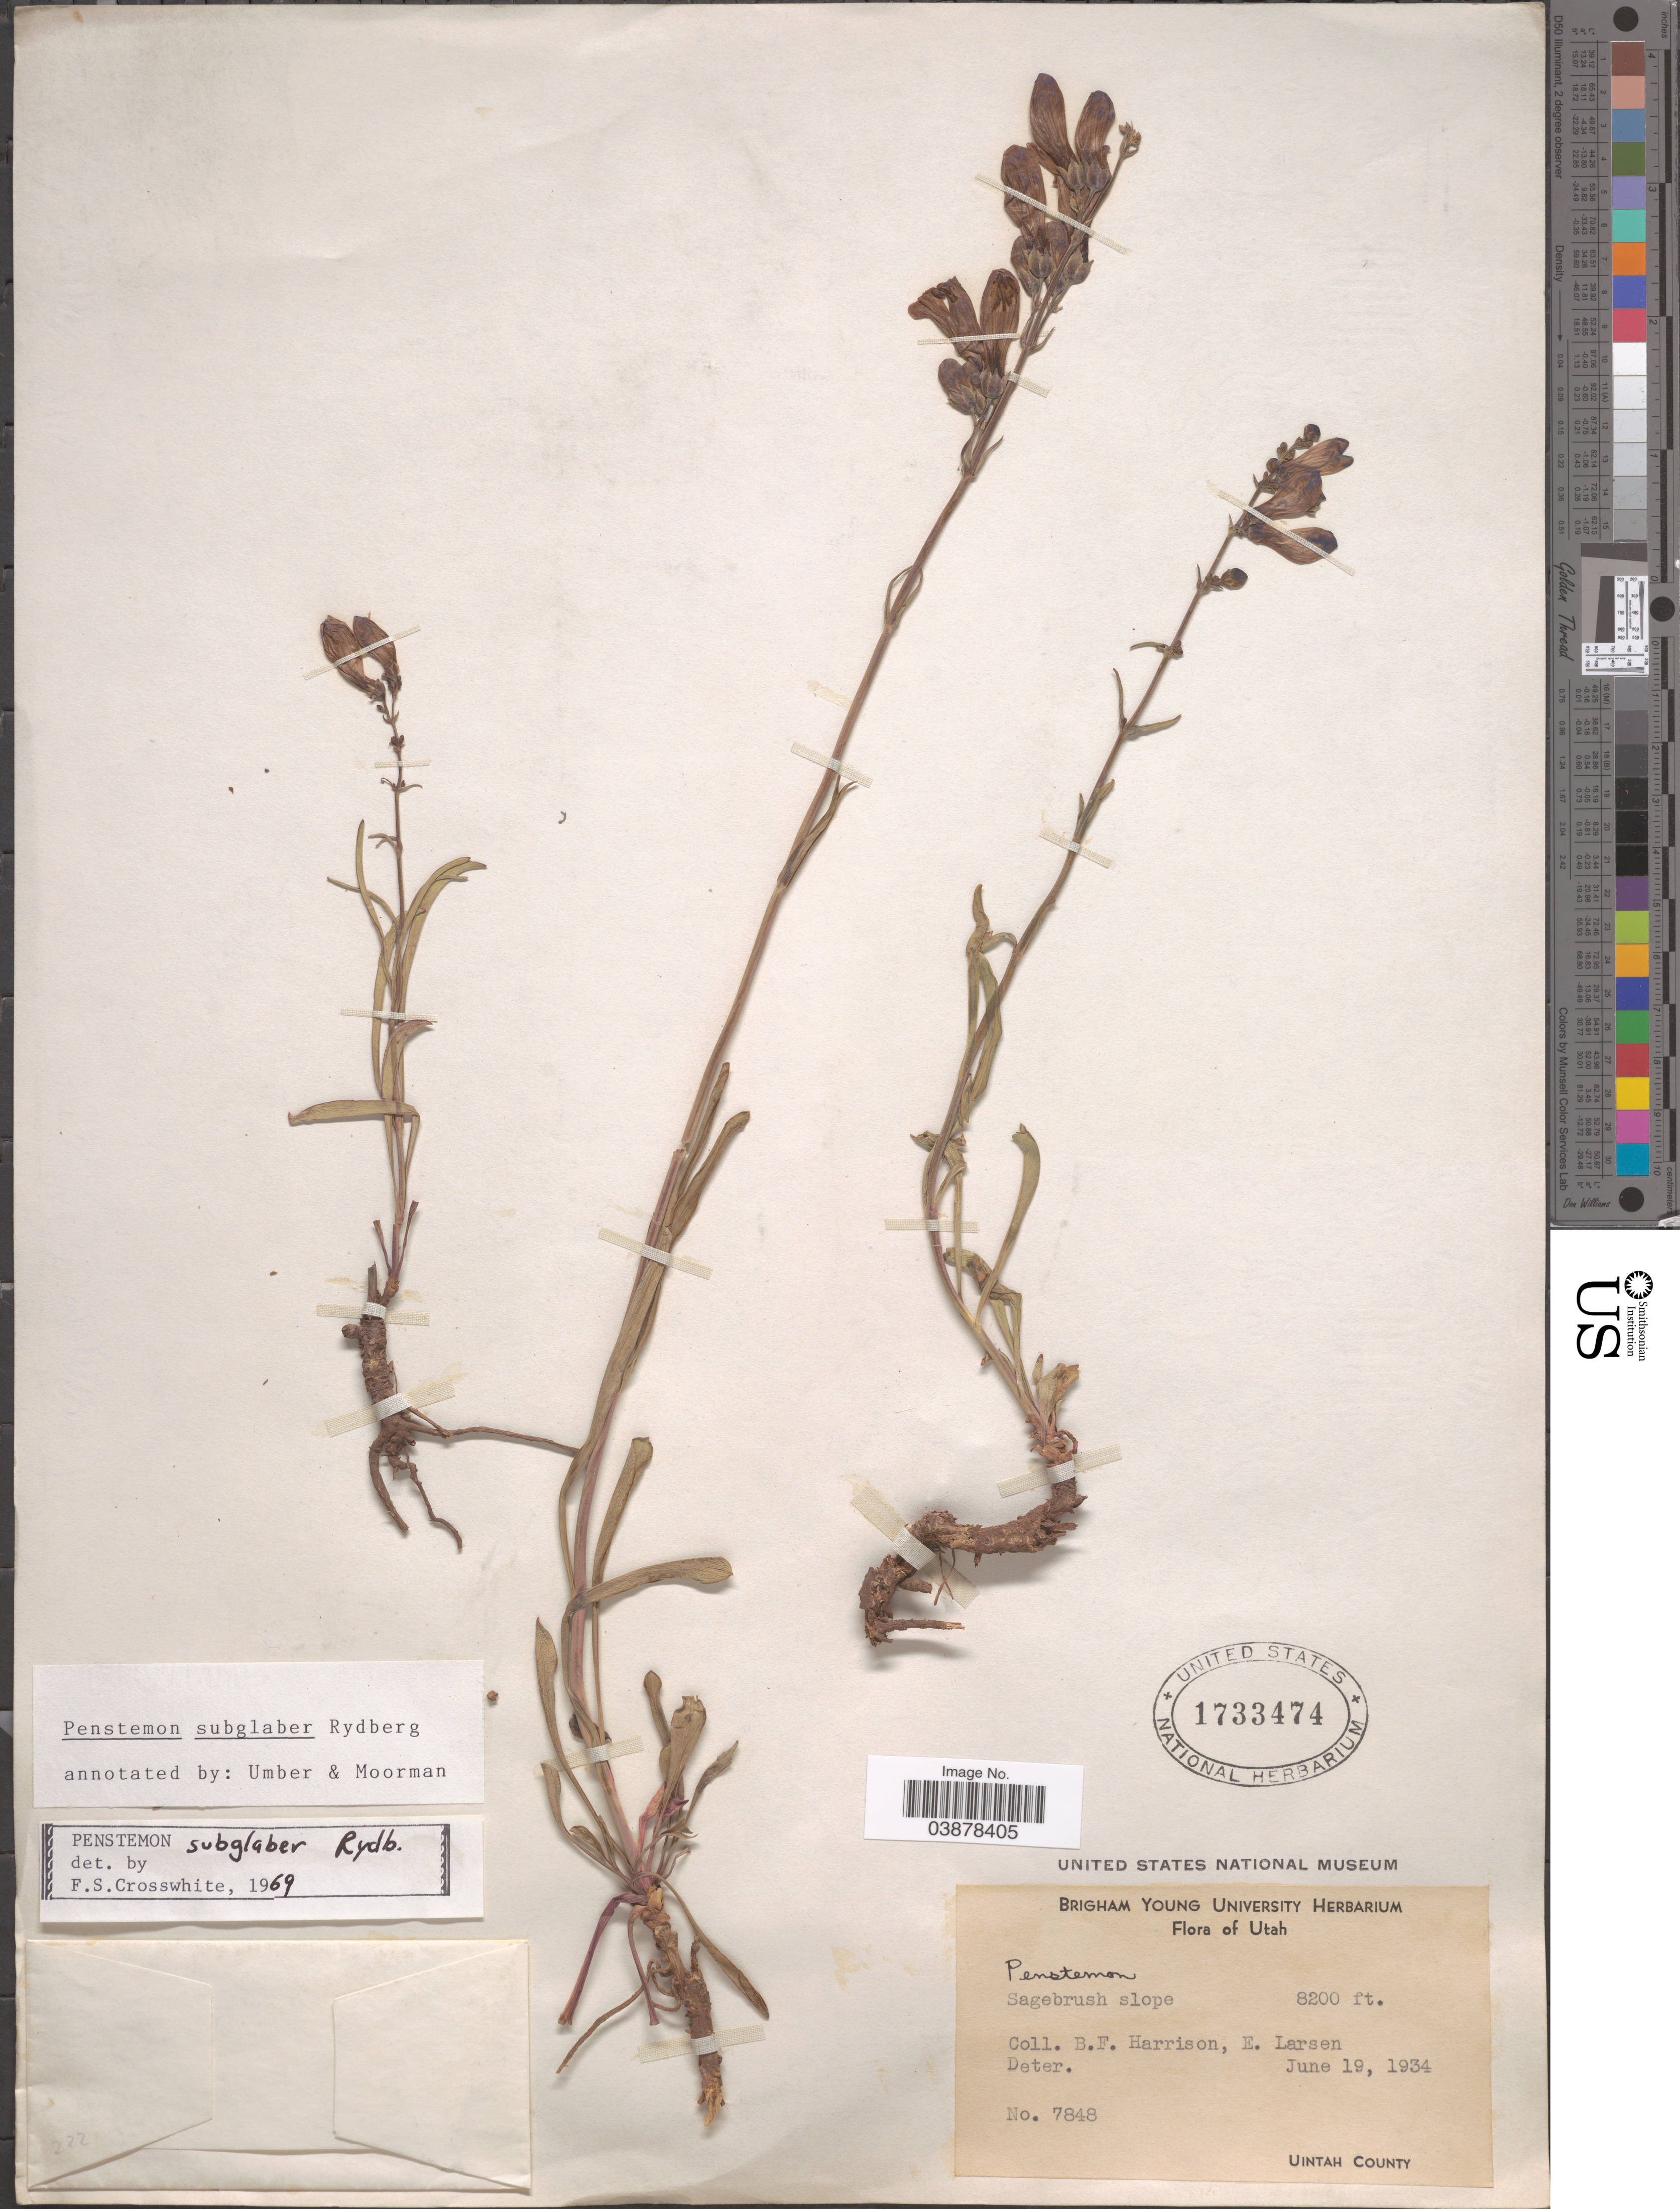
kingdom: Plantae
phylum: Tracheophyta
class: Magnoliopsida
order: Lamiales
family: Plantaginaceae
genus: Penstemon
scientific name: Penstemon subglaber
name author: Rydb.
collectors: B. F. Harrison & E. Larsen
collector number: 7848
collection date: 1934-06-19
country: United States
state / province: Utah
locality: Sagebrush slope. Uintah County.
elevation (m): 2499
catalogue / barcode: US 1733474